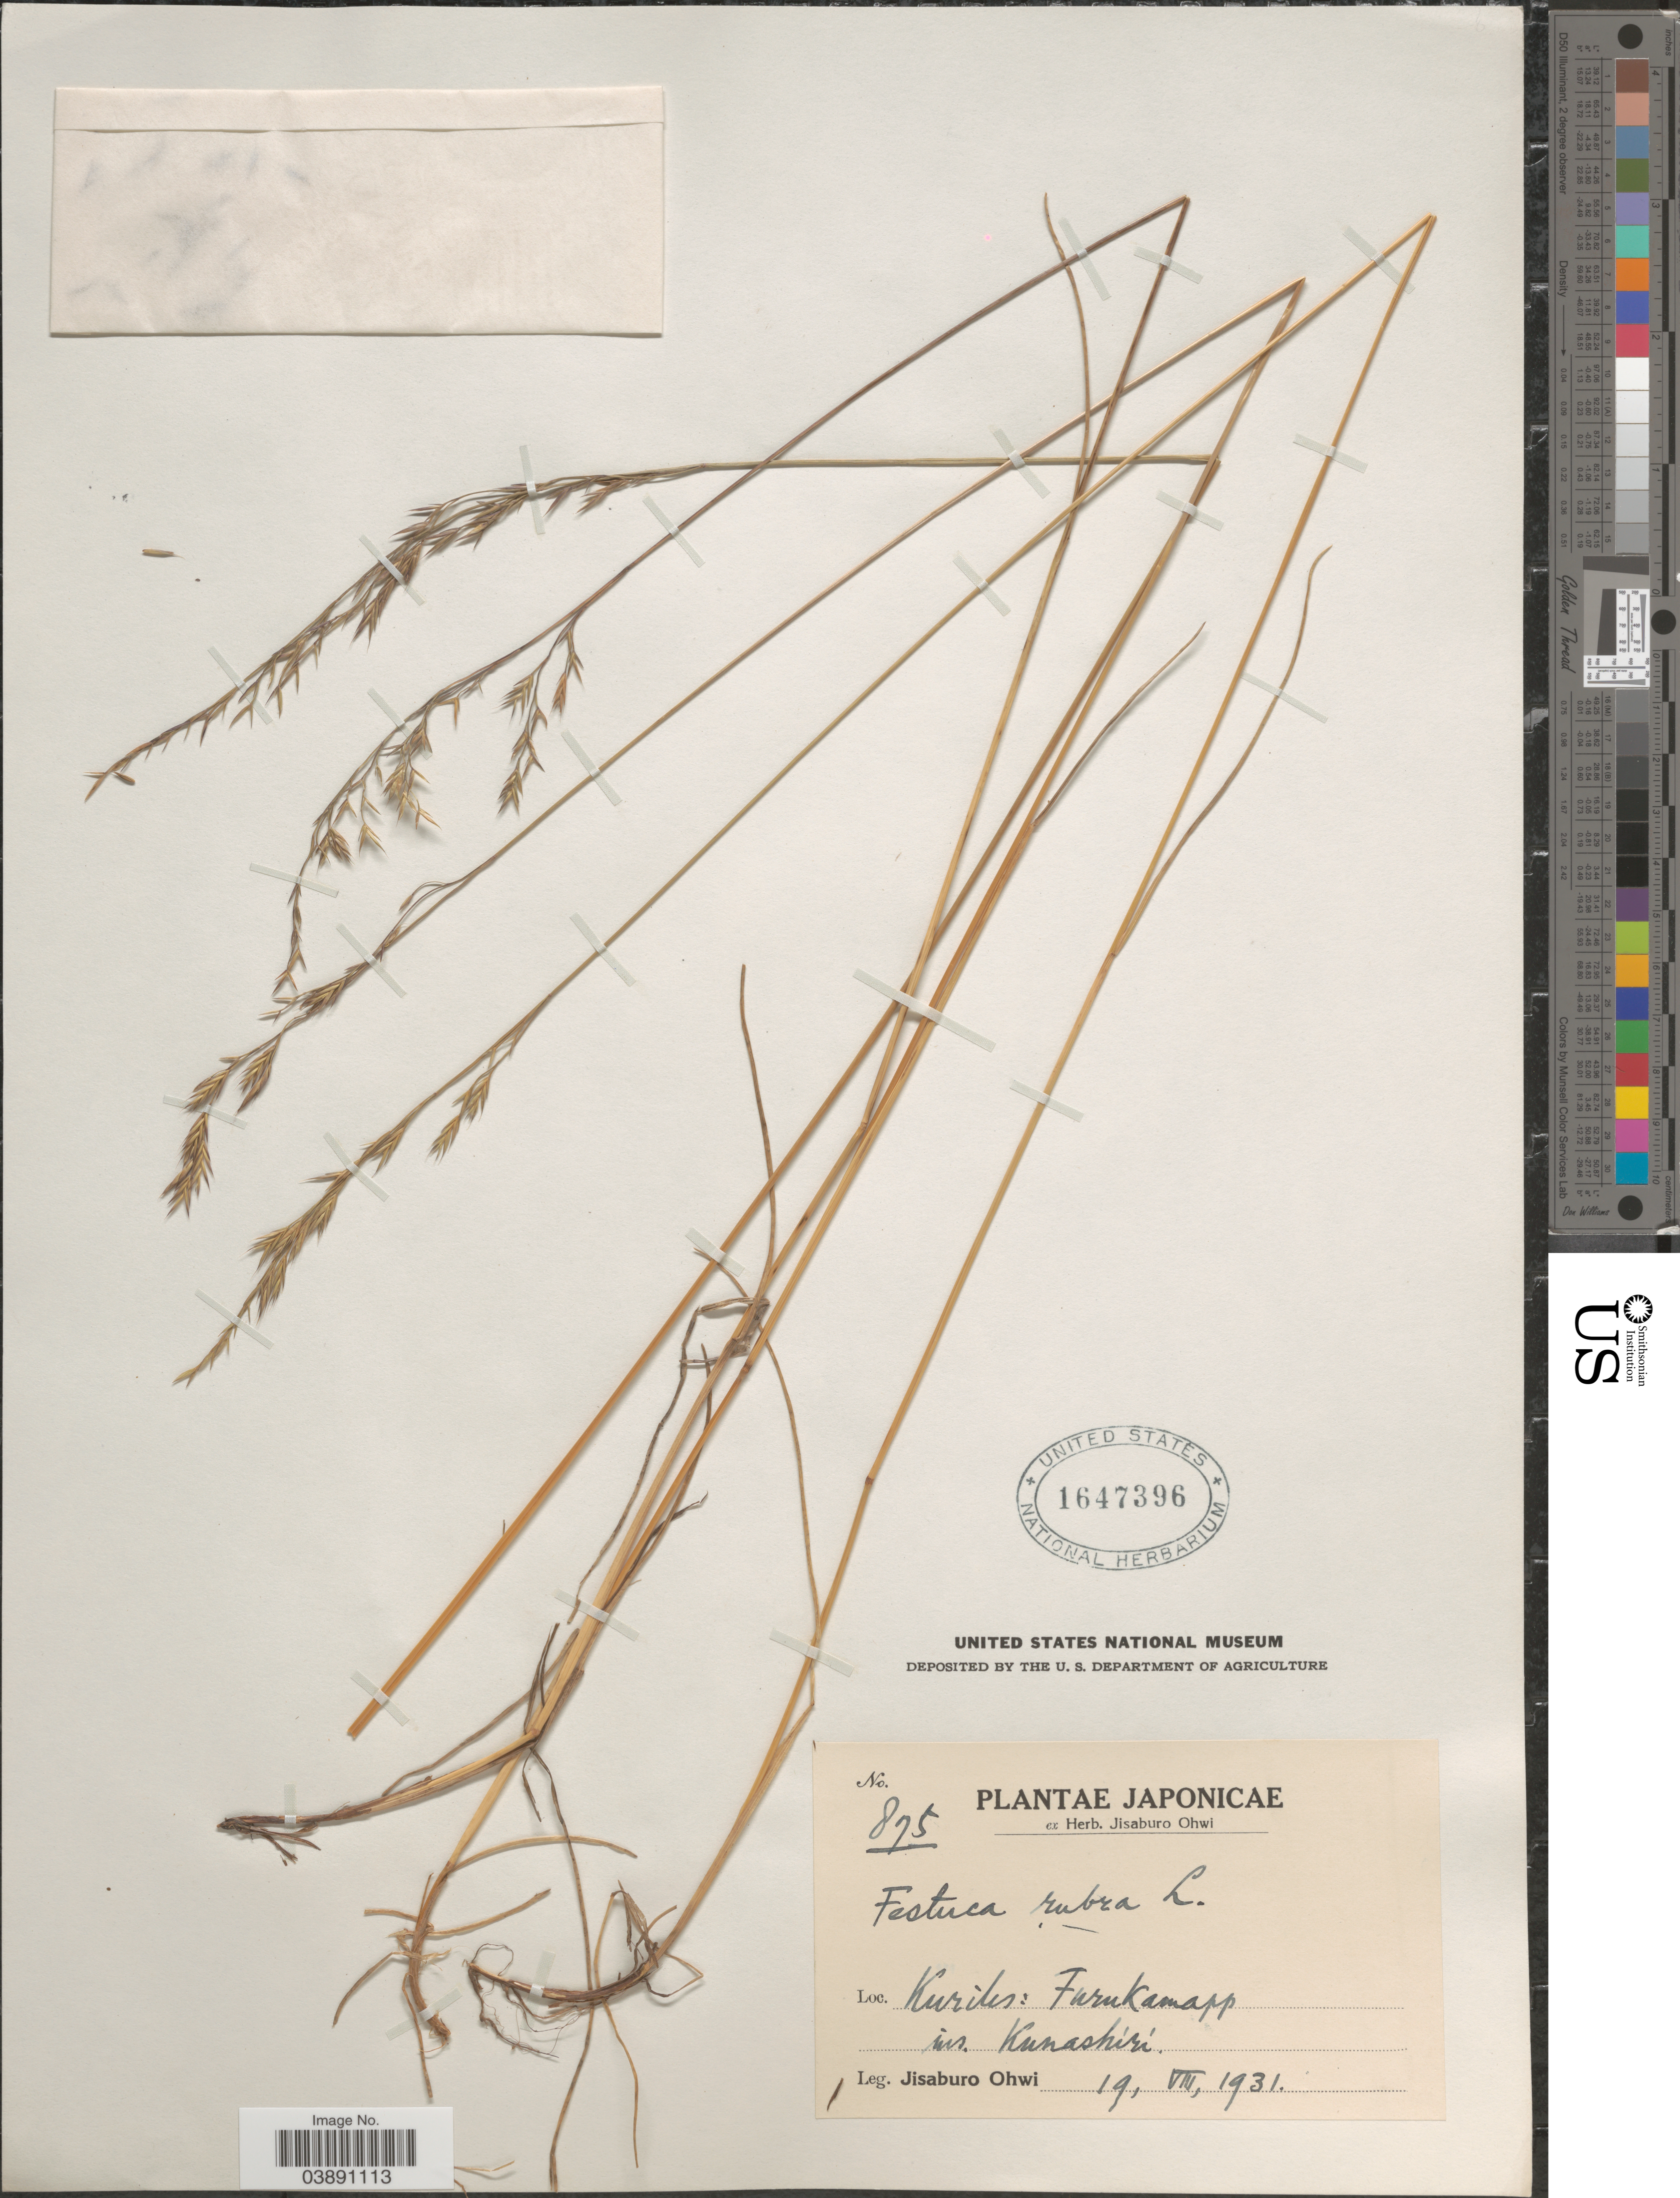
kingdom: Plantae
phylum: Tracheophyta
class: Liliopsida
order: Poales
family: Poaceae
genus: Festuca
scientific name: Festuca rubra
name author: L.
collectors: J. Ohwi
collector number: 875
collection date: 1931-08-19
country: Japan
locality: Kuriles: Furukamapp ins Kunashiri.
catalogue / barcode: US 1647396